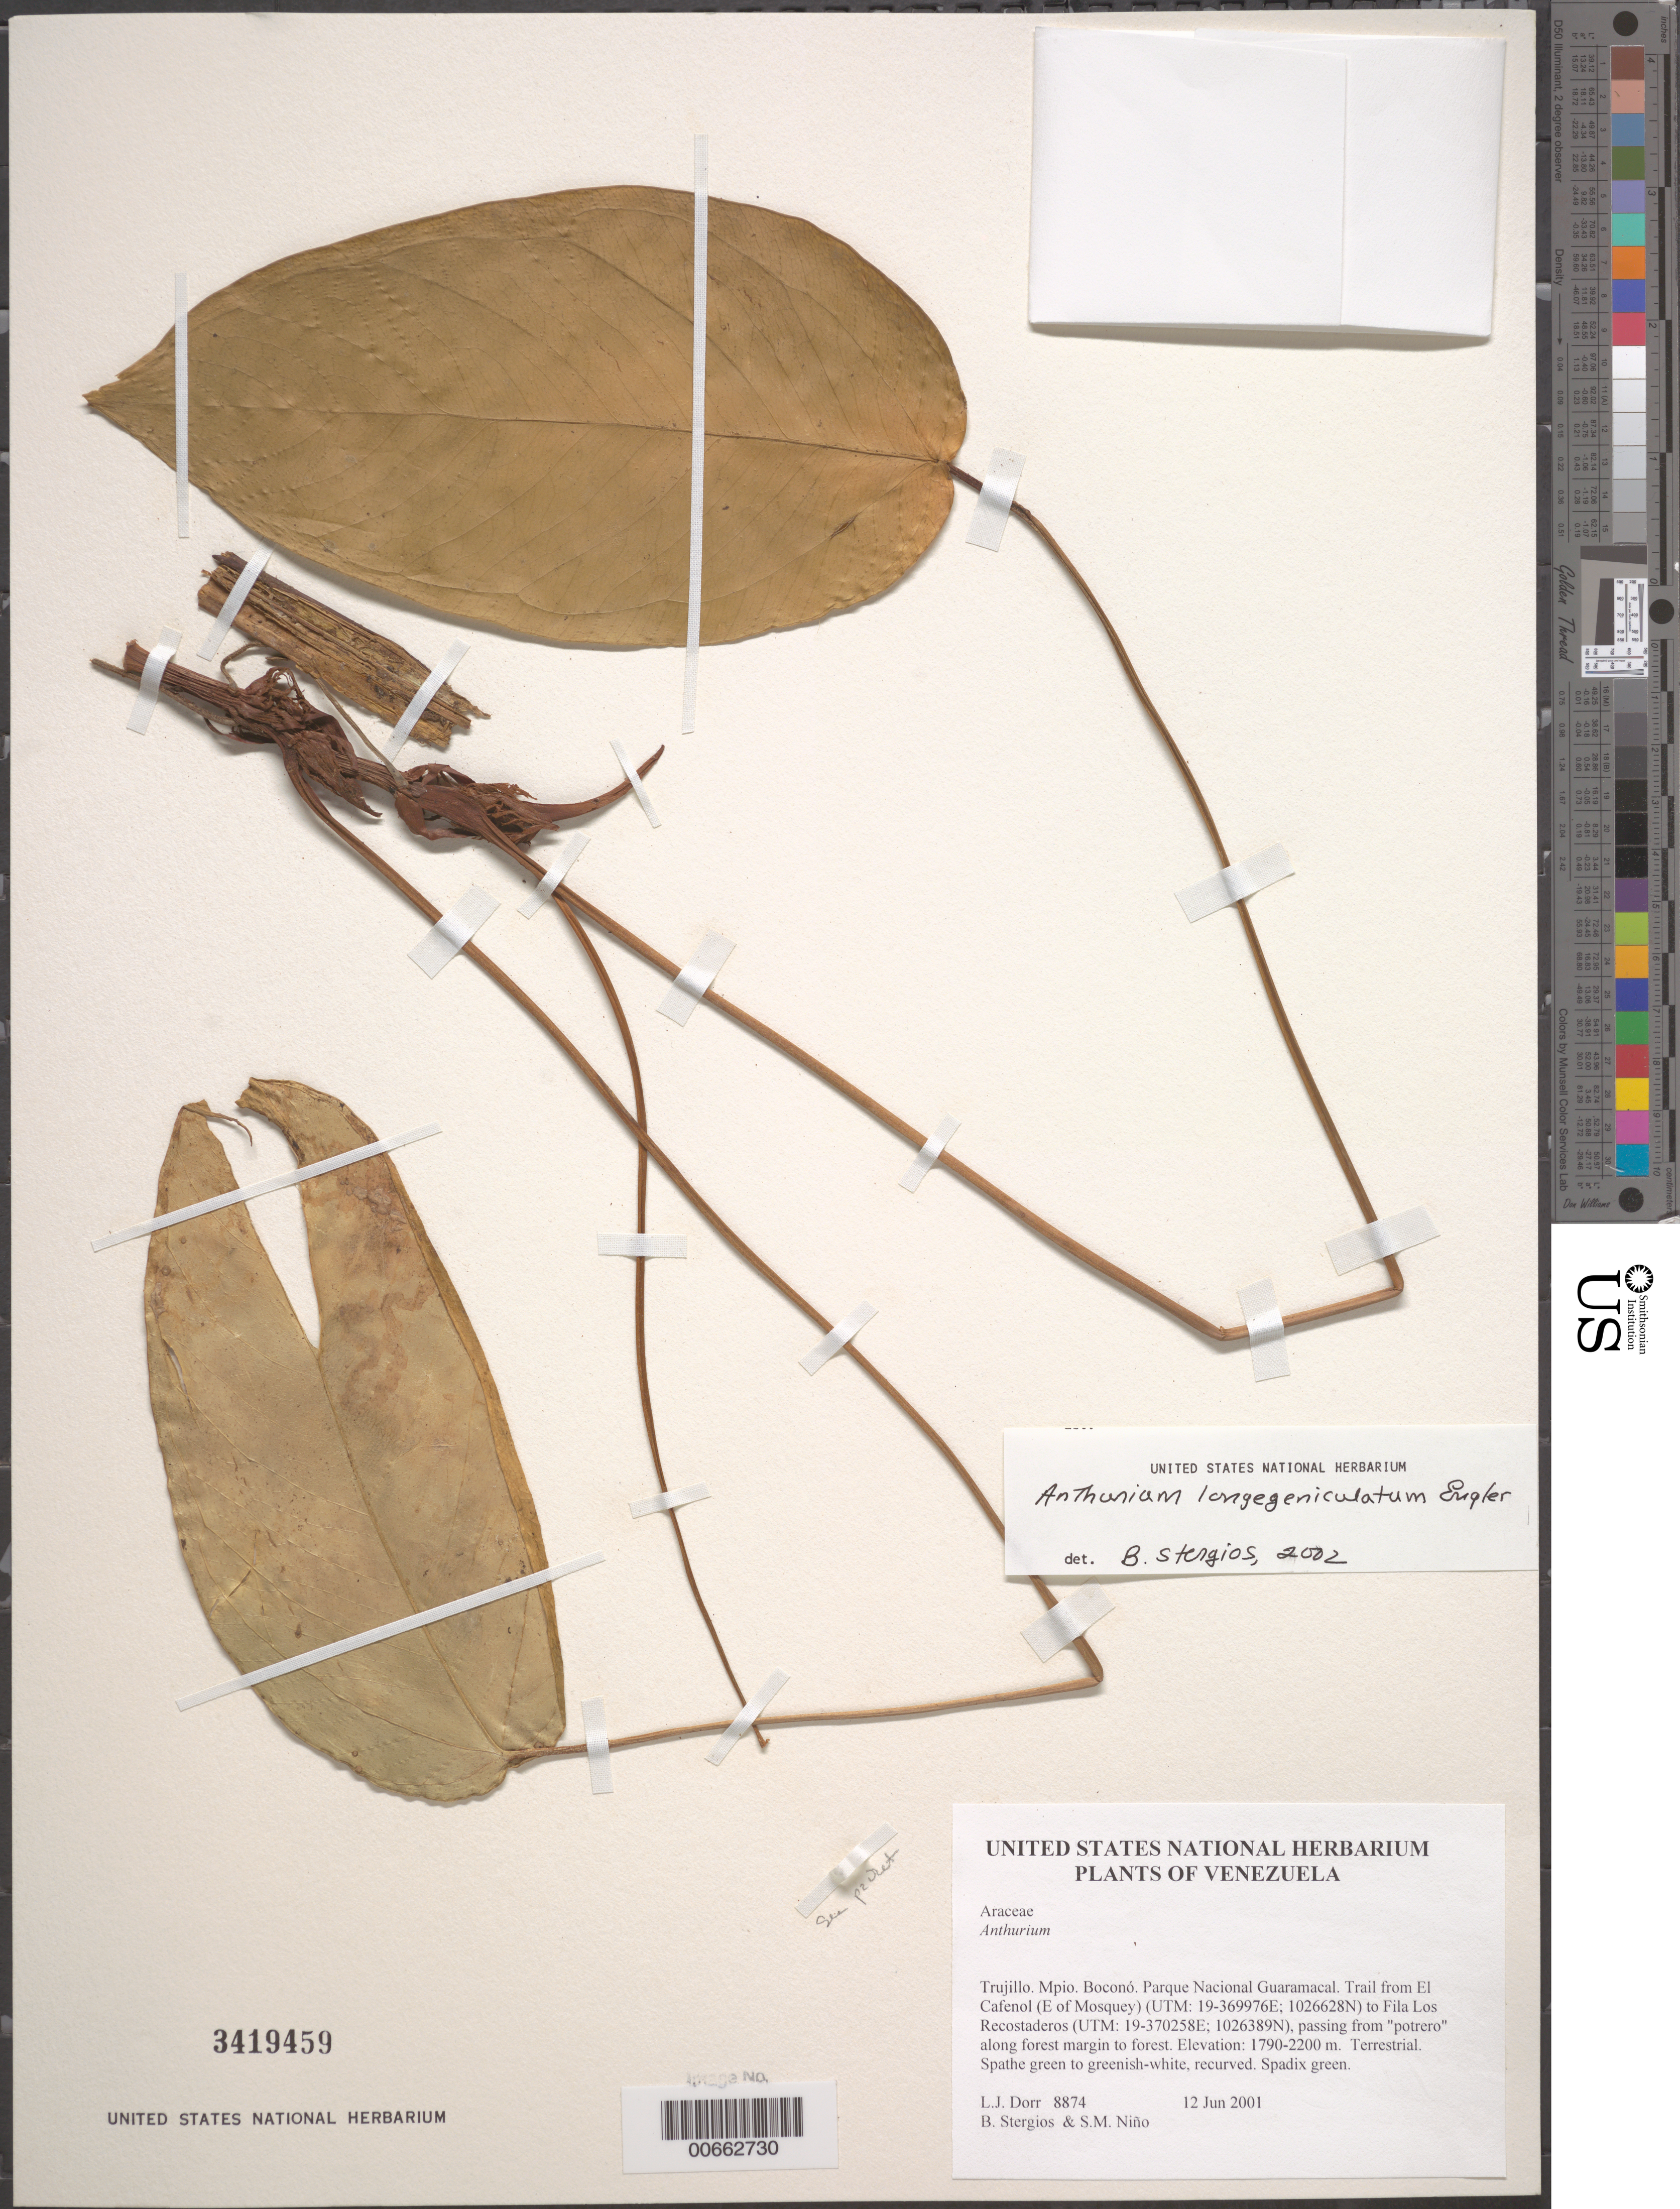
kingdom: Plantae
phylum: Tracheophyta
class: Liliopsida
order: Alismatales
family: Araceae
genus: Anthurium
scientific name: Anthurium longegeniculatum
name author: Engl.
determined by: Stergios, B. G.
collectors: L. J. Dorr, B. G. Stergios & S. M. Niño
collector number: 8874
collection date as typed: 12 Jun 2001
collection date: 2001-06-12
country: Venezuela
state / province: Trujillo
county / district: Boconó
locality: Parque Nacional Guaramacal. Trail from El Cafenol (E of Mosquey) to Fila Los Recostaderos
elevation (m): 1790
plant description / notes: MO, PORT, US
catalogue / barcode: US 3419459